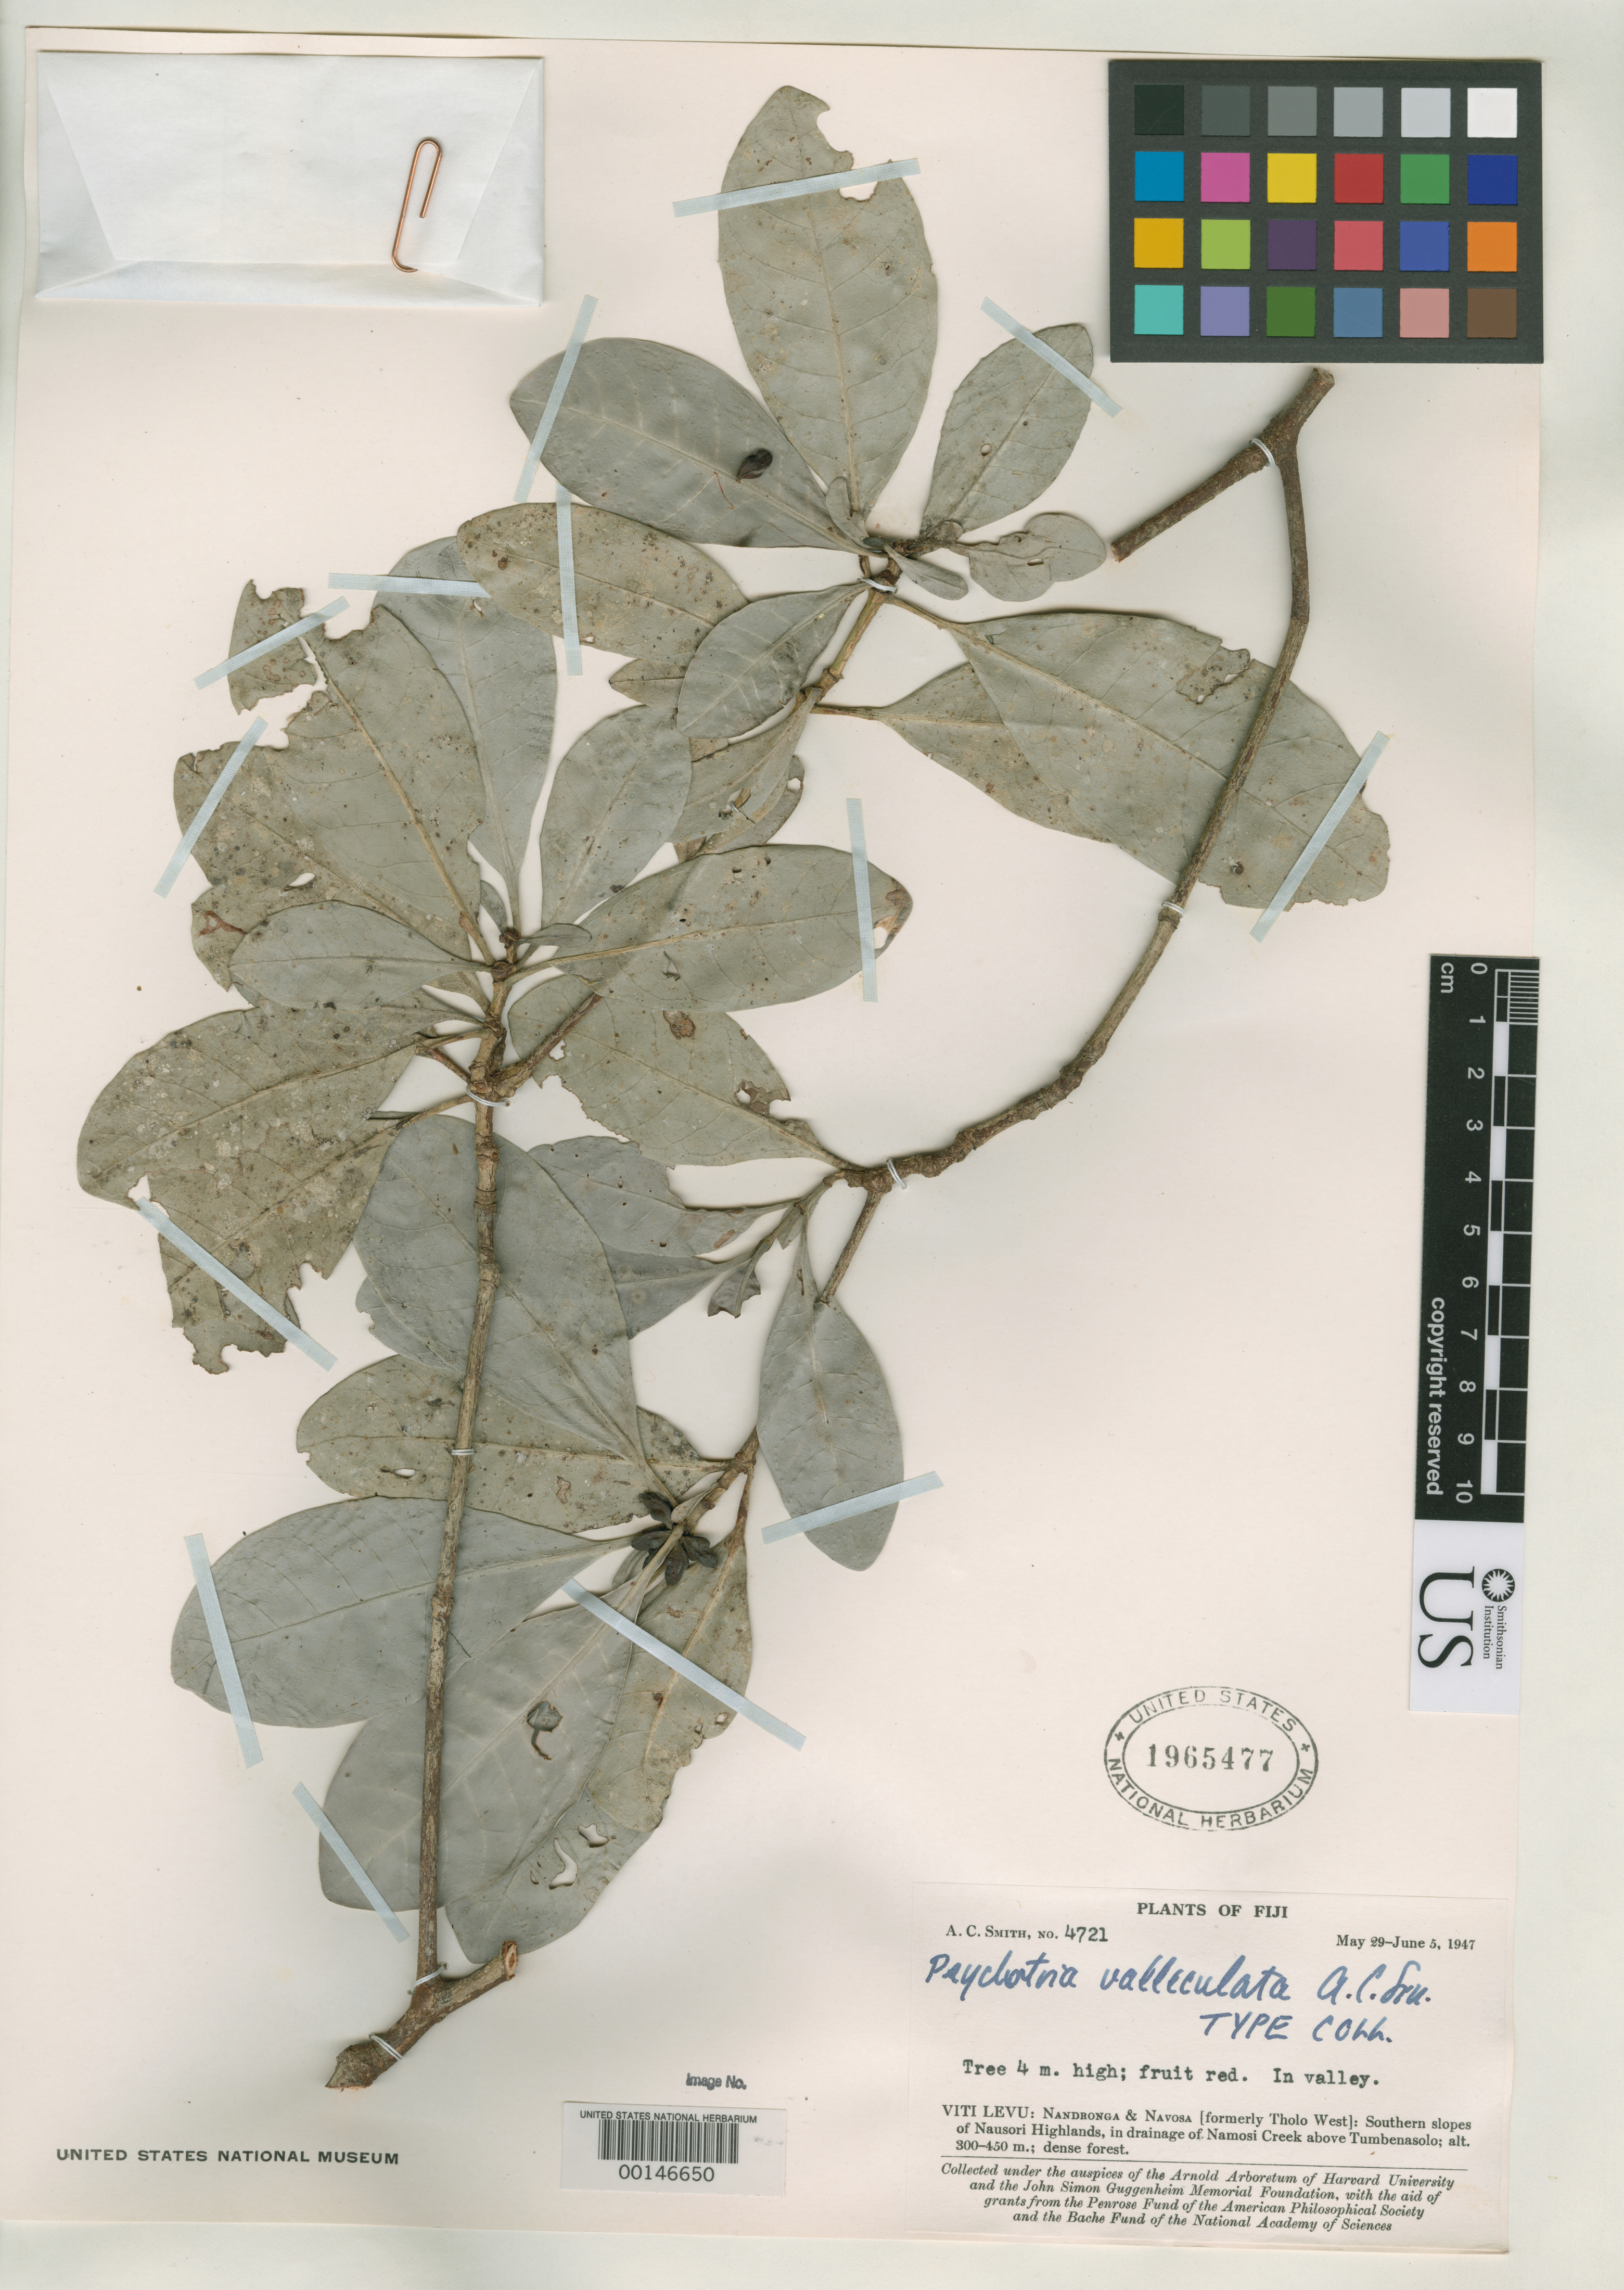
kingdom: Plantae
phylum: Tracheophyta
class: Magnoliopsida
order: Gentianales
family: Rubiaceae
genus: Psychotria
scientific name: Psychotria valleculata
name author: A.C. Sm.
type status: Isotype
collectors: A. C. Smith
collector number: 4721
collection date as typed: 04 Jun 1947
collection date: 1947-06-04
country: Fiji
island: Viti Levu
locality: Nandronga & Navosa, S slopes of Nausori Highlands, Namosi Creek above Tumbenasolo. [Viti Levu Group]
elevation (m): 300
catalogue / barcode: US 1965477